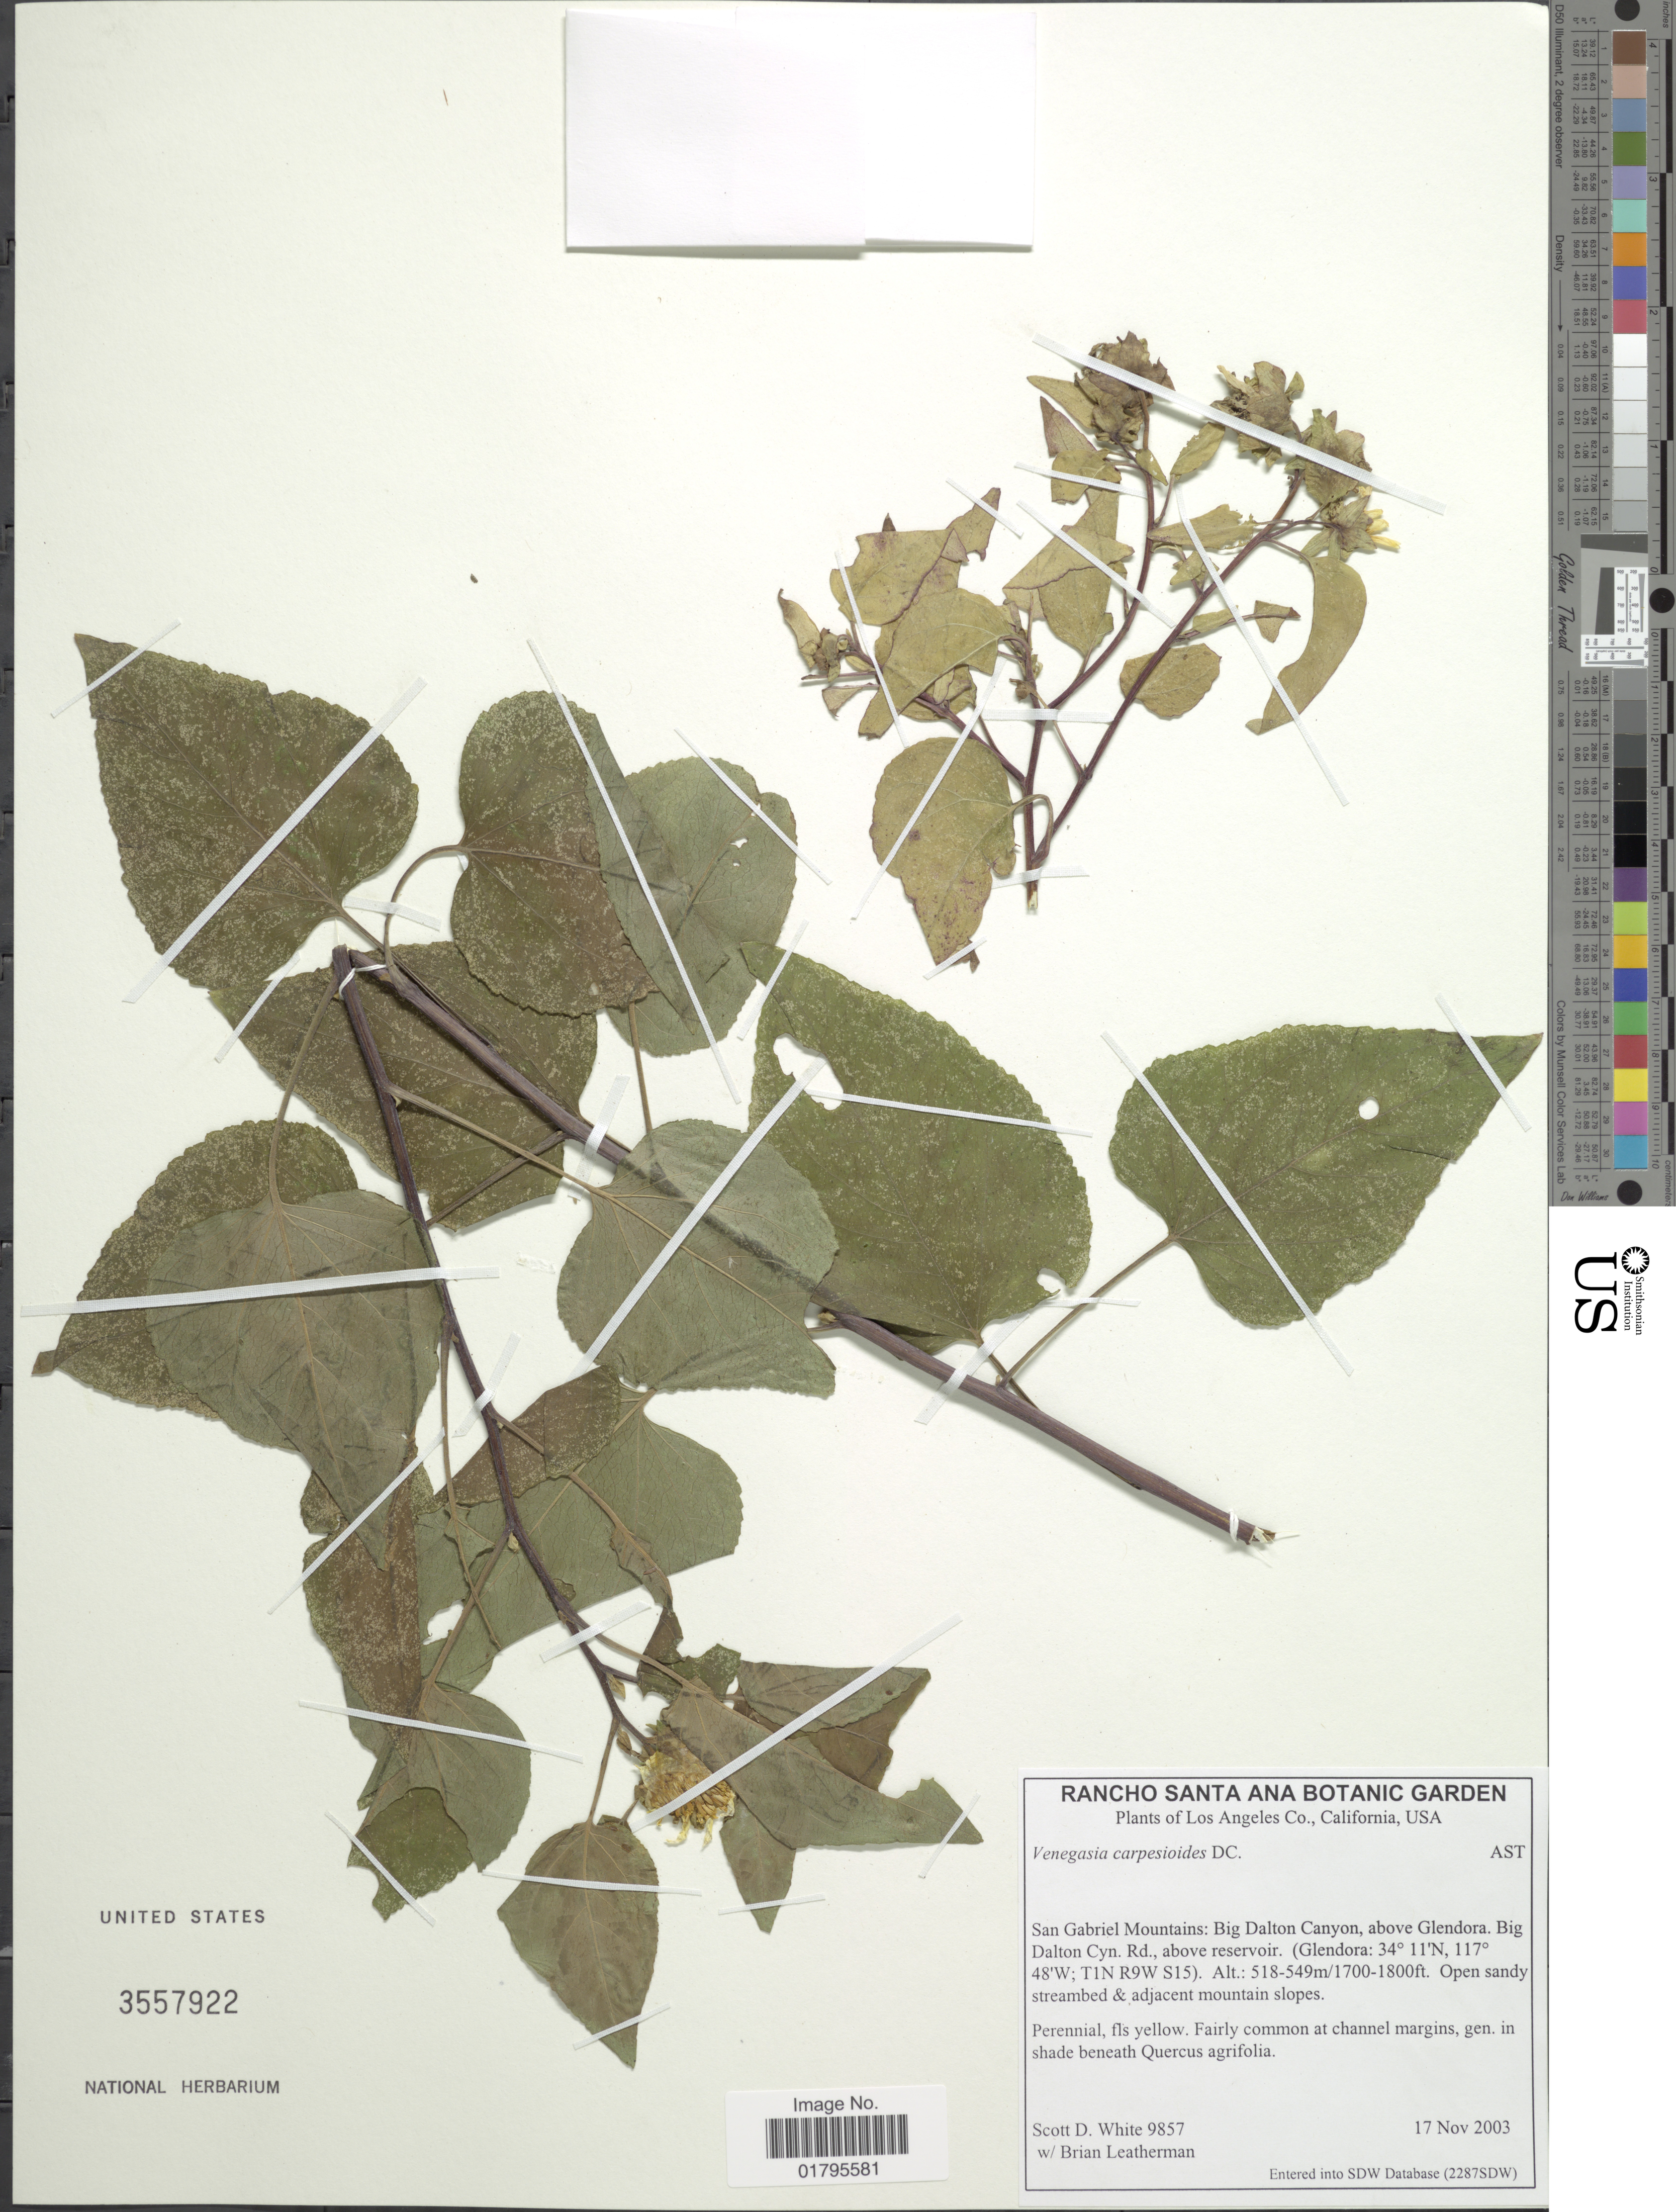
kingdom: Plantae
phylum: Tracheophyta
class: Magnoliopsida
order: Asterales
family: Asteraceae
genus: Venegasia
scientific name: Venegasia carpesioides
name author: DC.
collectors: S. White & B. Leatherman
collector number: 9857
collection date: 2003-11-17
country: United States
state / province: California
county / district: Los Angeles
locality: Los Angeles Co., California, San Gabriel Mountains: Big Dalton Canyon, above Glendora, Big Dalton Cyn RD. above reservoir (T1N R9W S15)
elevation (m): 518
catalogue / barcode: US 3557922